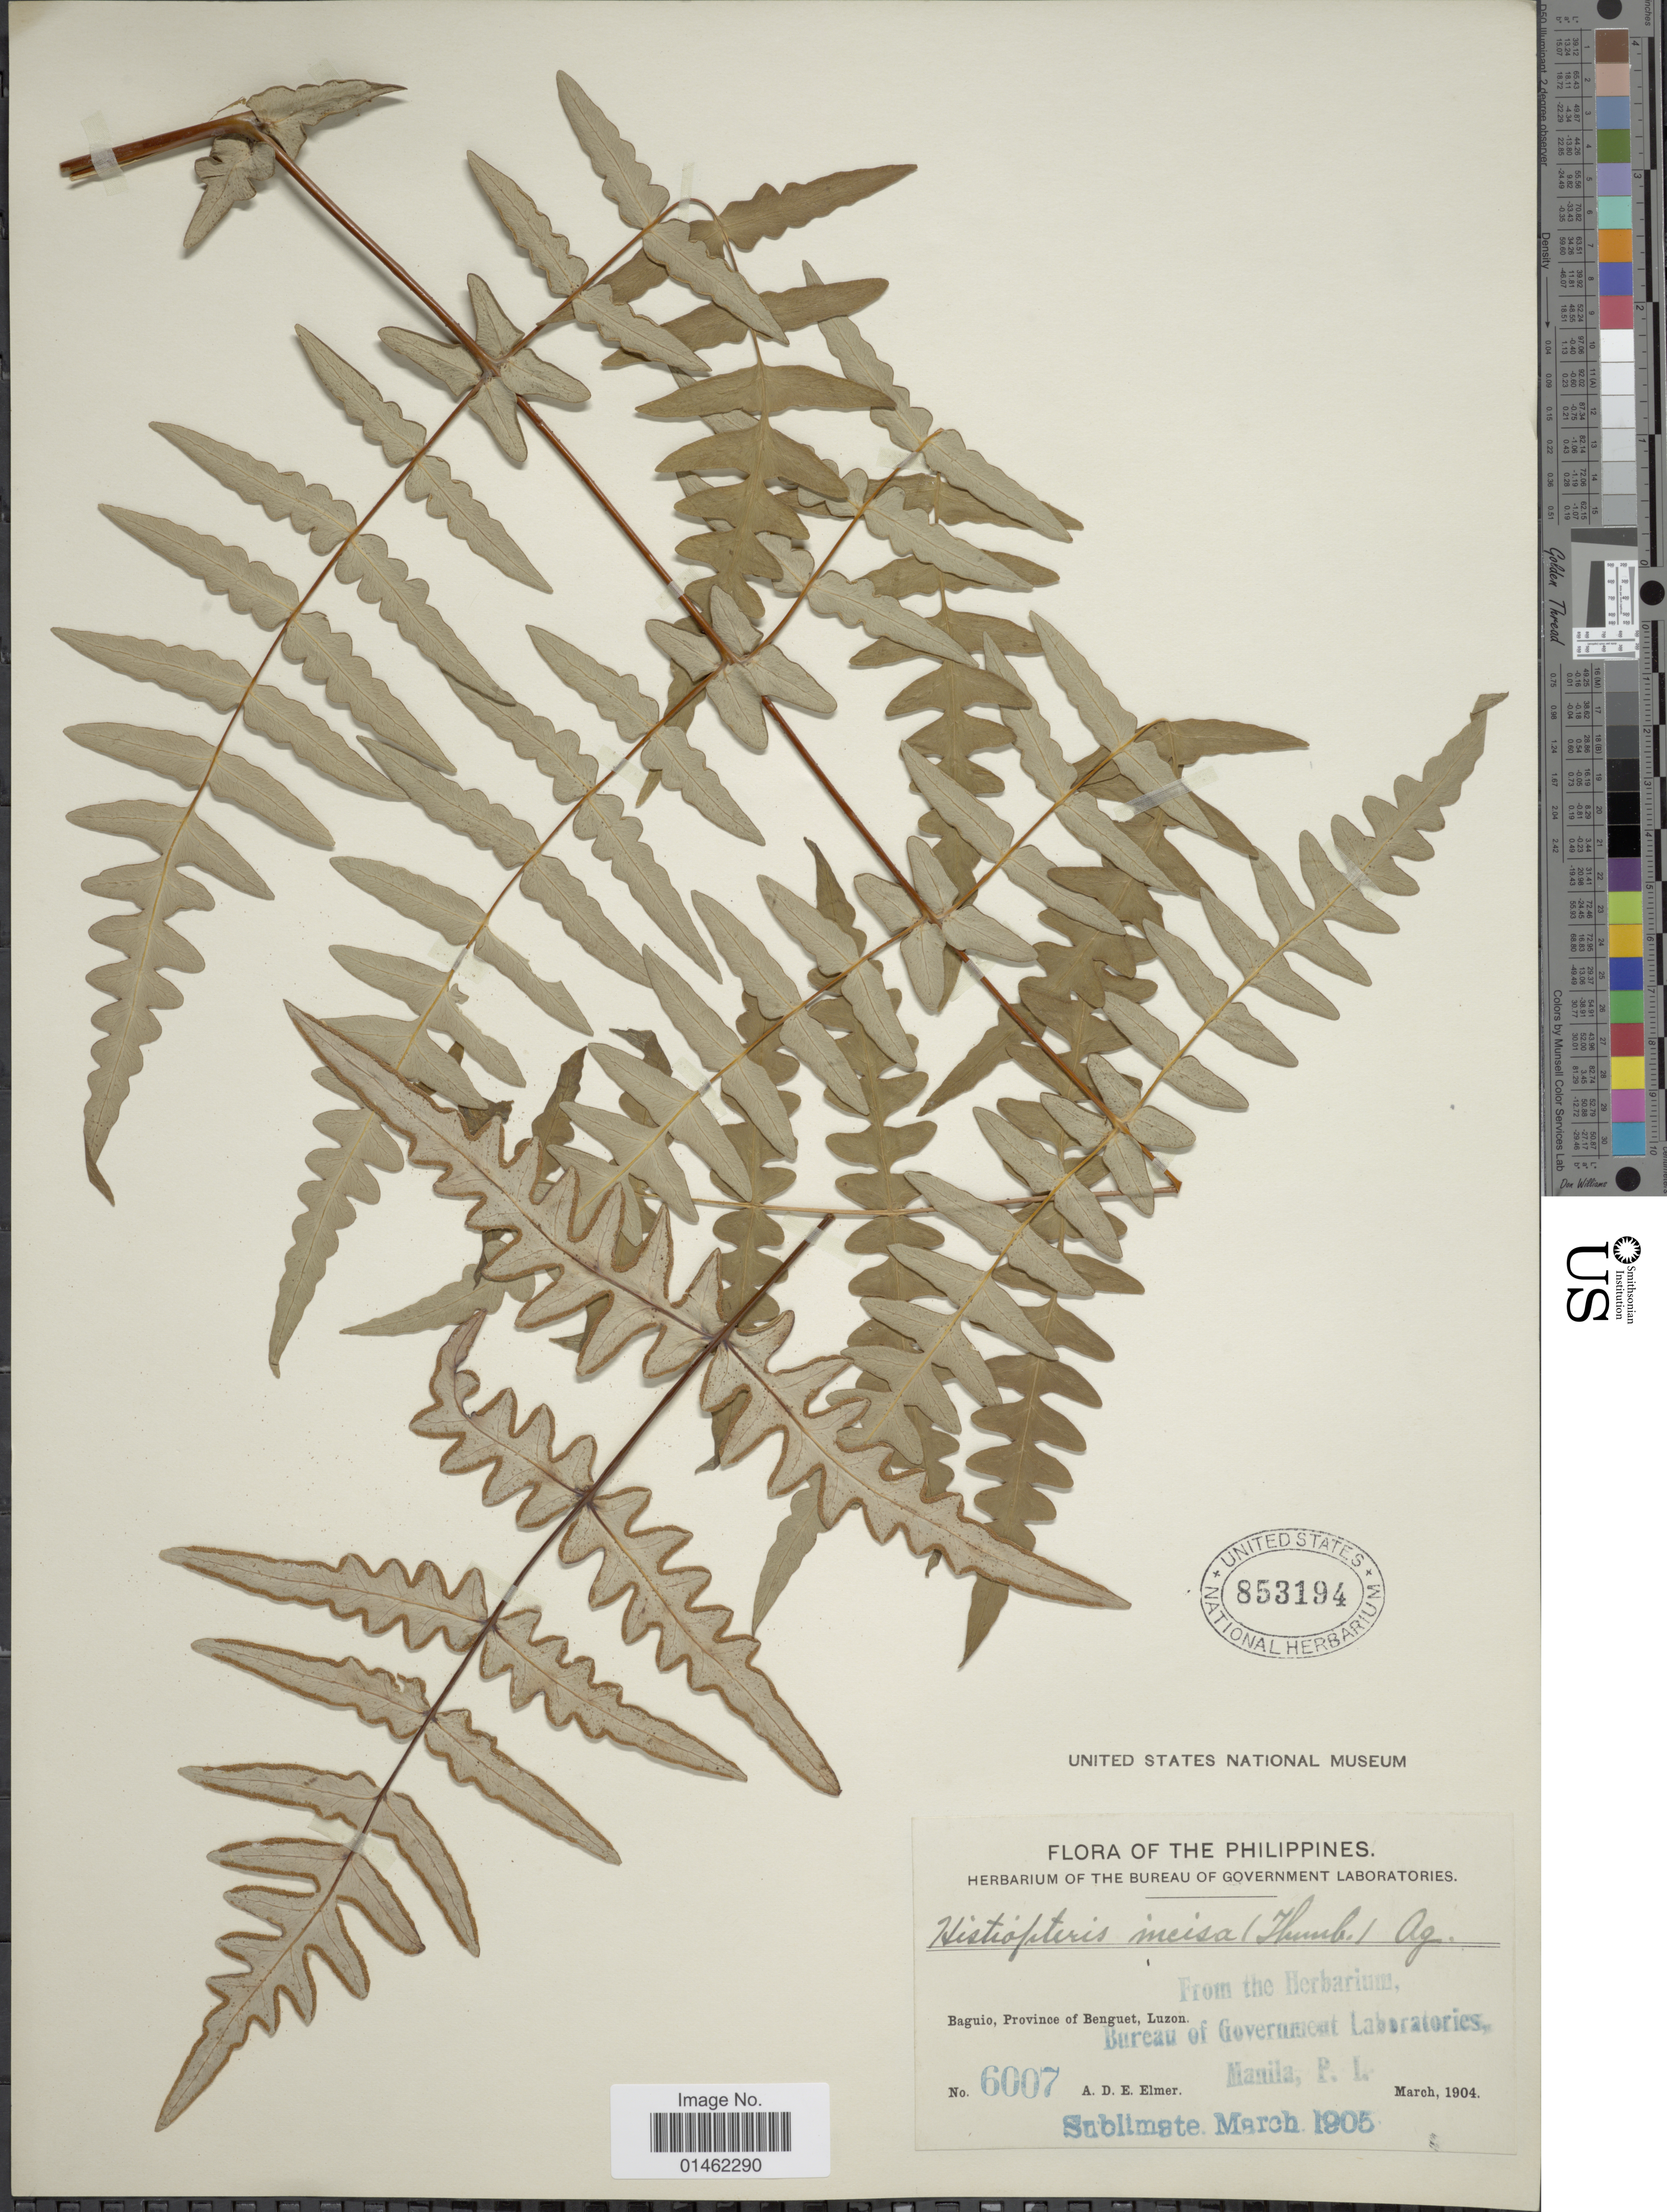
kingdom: Plantae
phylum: Tracheophyta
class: Polypodiopsida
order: Polypodiales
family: Dennstaedtiaceae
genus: Histiopteris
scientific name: Histiopteris incisa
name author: (Thunb.) J. Sm.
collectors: A. D. E. Elmer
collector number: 6007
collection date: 1904-03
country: Philippines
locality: Baguio, Province of Benguet, Luzon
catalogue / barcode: US 853194